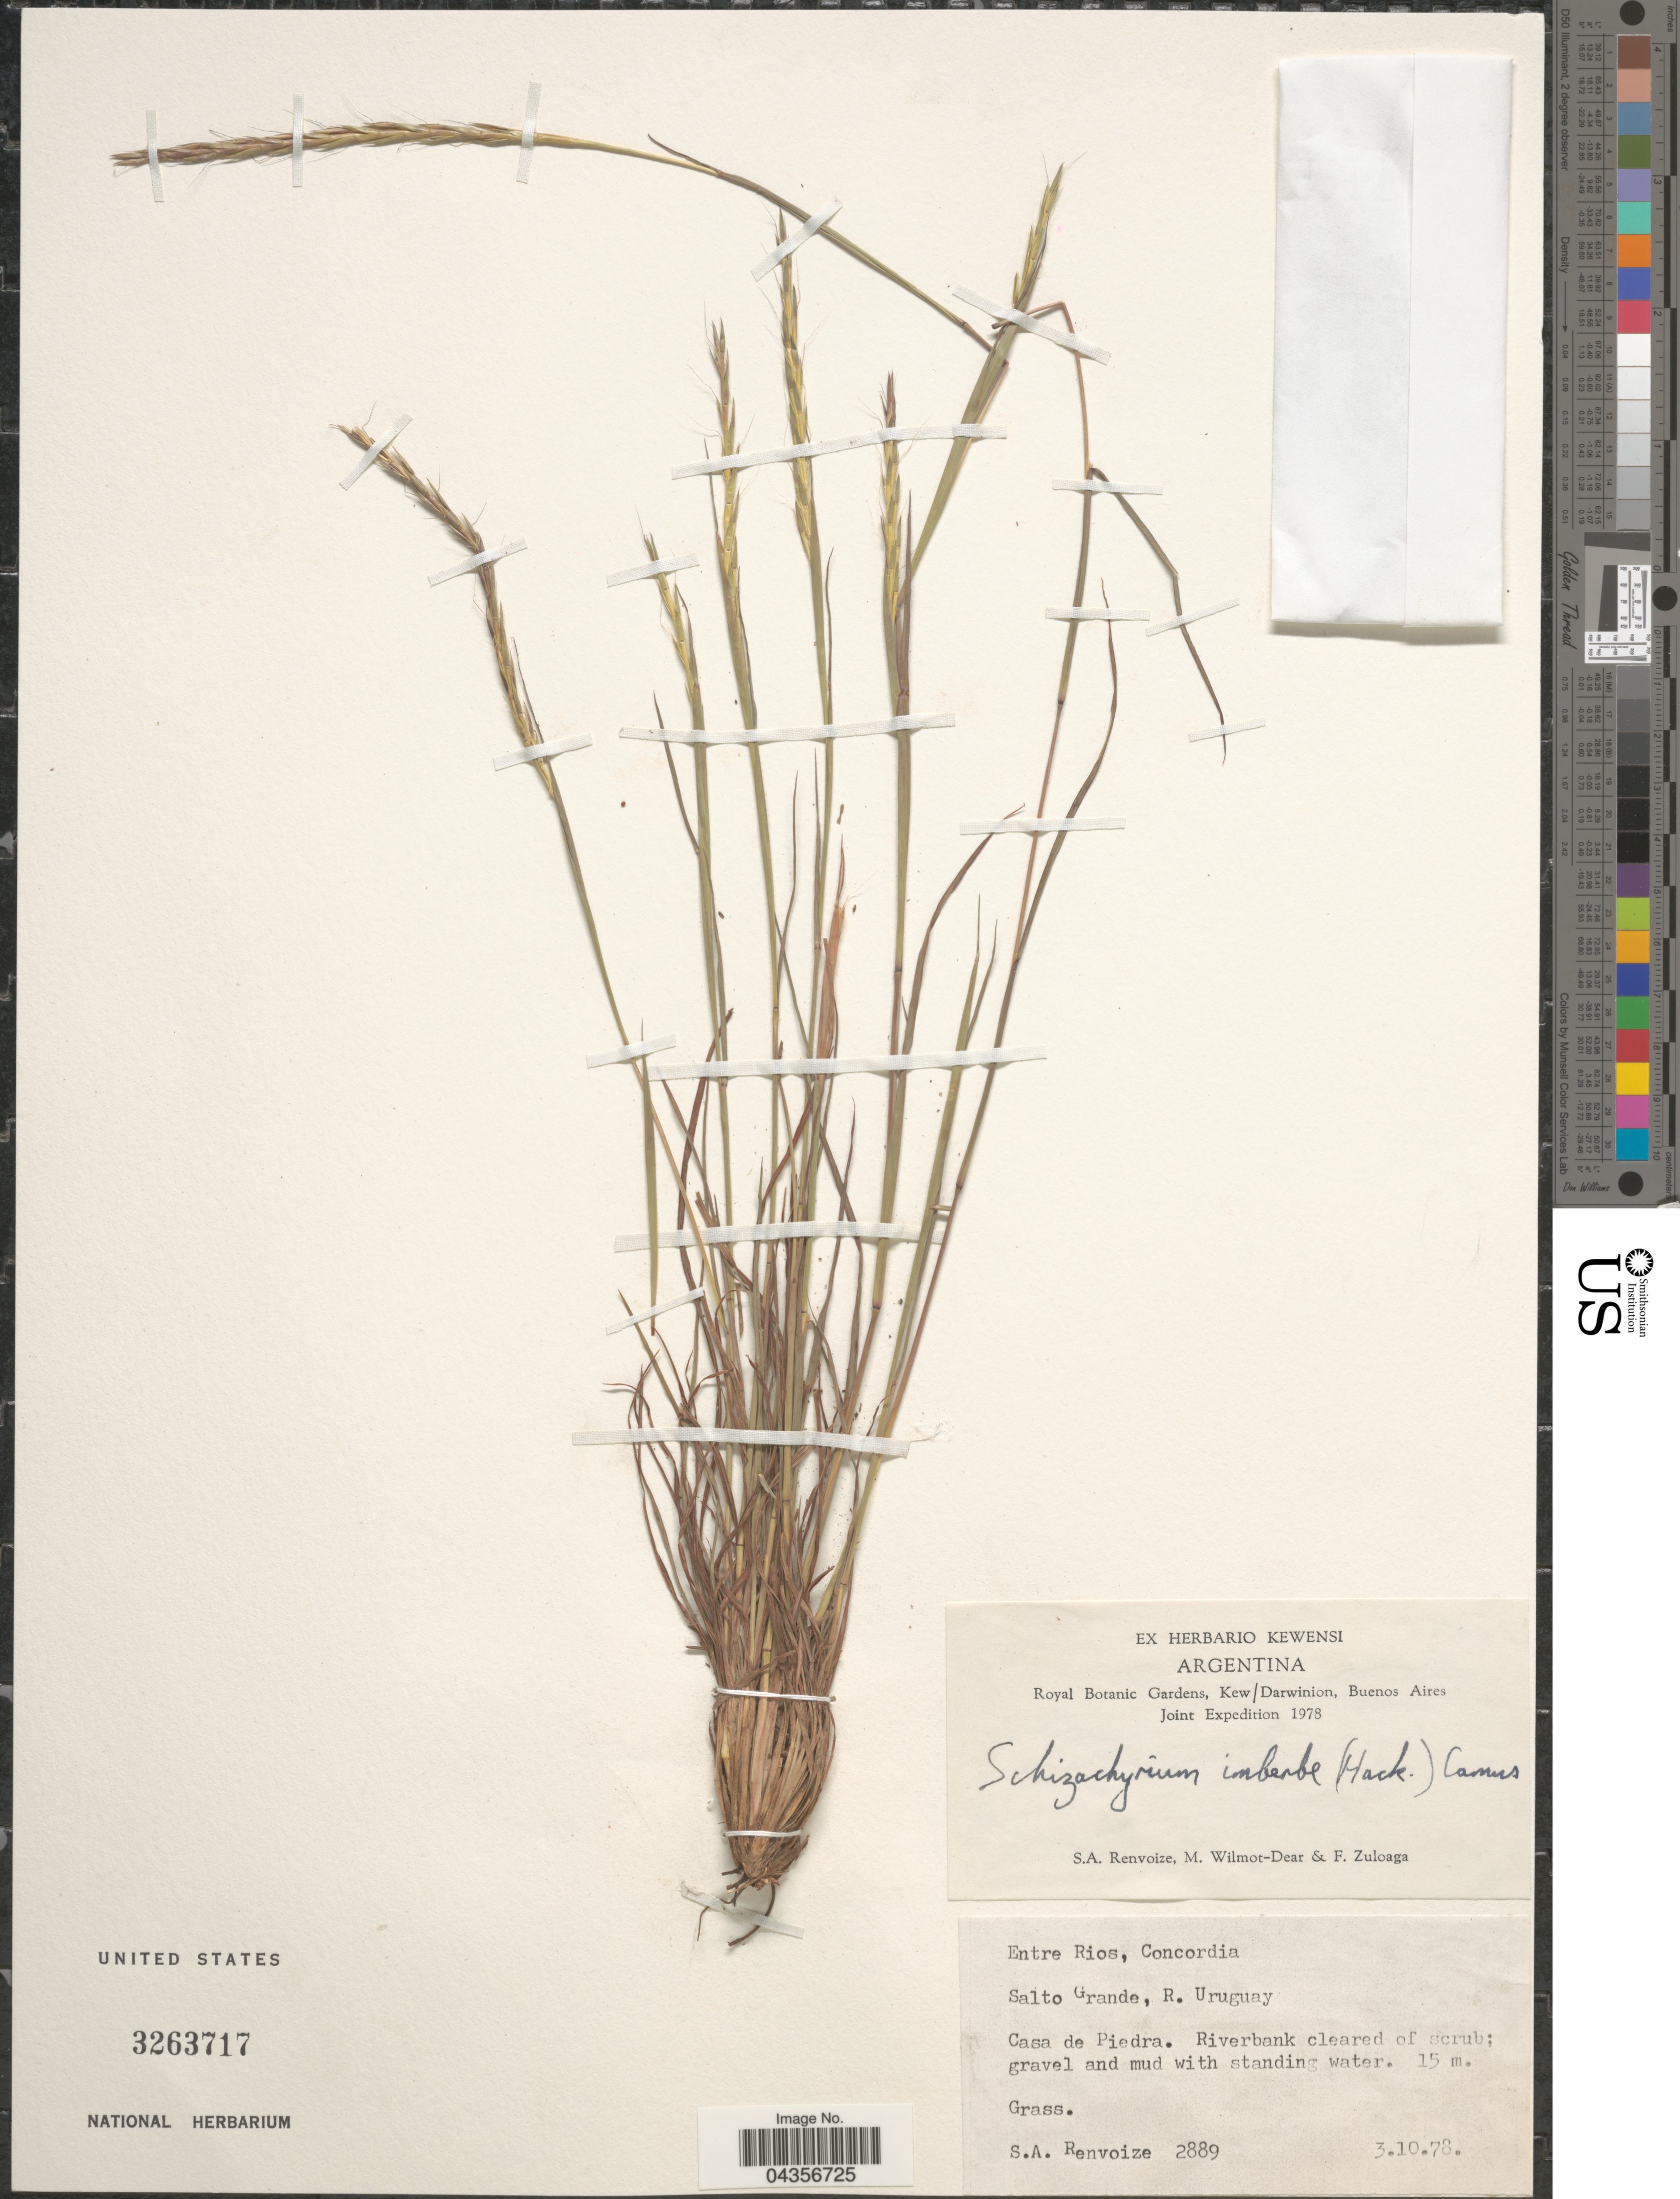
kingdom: Plantae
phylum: Tracheophyta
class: Liliopsida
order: Poales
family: Poaceae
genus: Schizachyrium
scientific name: Schizachyrium salzmanii var. aristatum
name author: (Hack.) Peichoto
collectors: S. A. Renvoize, M. Wilmot-Dear & F. Zuloaga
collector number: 2889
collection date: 1978-10-03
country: Argentina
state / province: Entre Rios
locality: Royal Botanic Gardens, Kew/Darwinion, Buenos Aires Joint Expedition 1978. Entre Rios, Concordia. Salto Grande, R. Uruguay. Casa de Piedra.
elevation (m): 15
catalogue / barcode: US 3263717